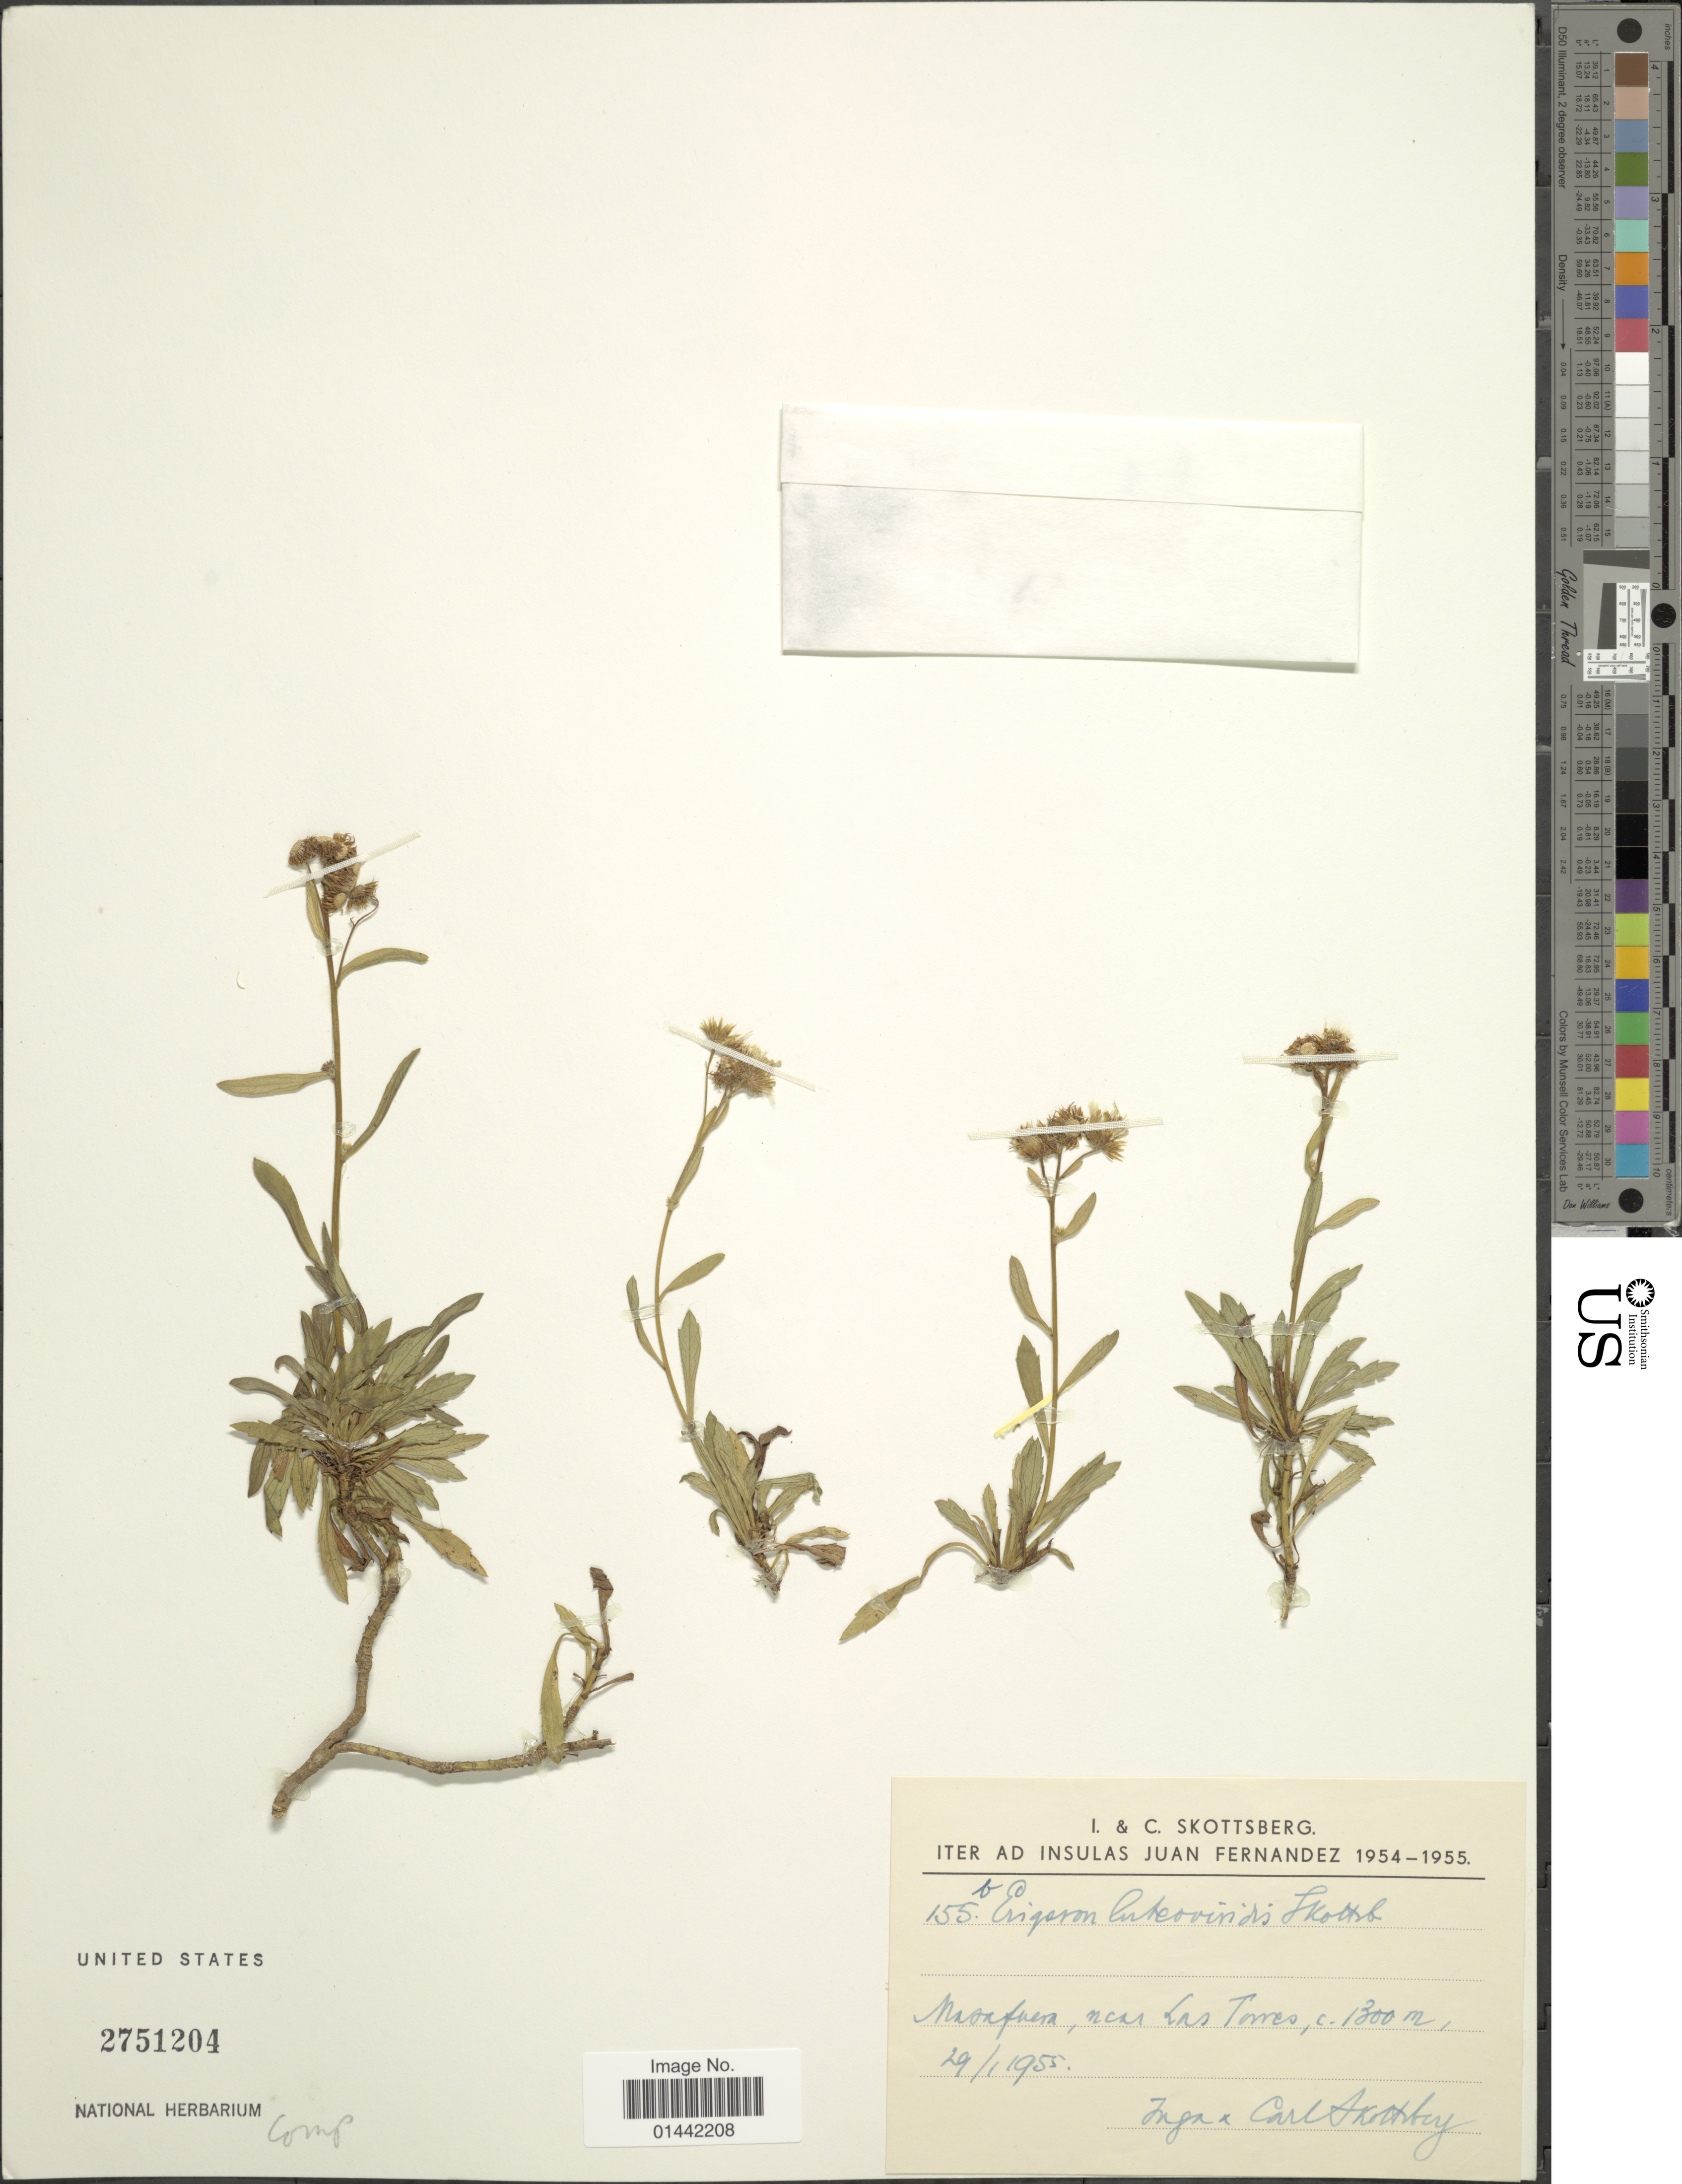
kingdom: Plantae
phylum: Tracheophyta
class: Magnoliopsida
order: Asterales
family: Asteraceae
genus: Erigeron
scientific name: Erigeron luteoviridis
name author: Skottsb.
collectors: I. Skottsberg & C. Skottsberg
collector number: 155b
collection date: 1955-01-29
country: Chile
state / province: Valparaíso (V)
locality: Iter ad Insulas Juan Fernandez, Masafuera, near Las Torres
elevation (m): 1300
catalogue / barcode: US 2751204